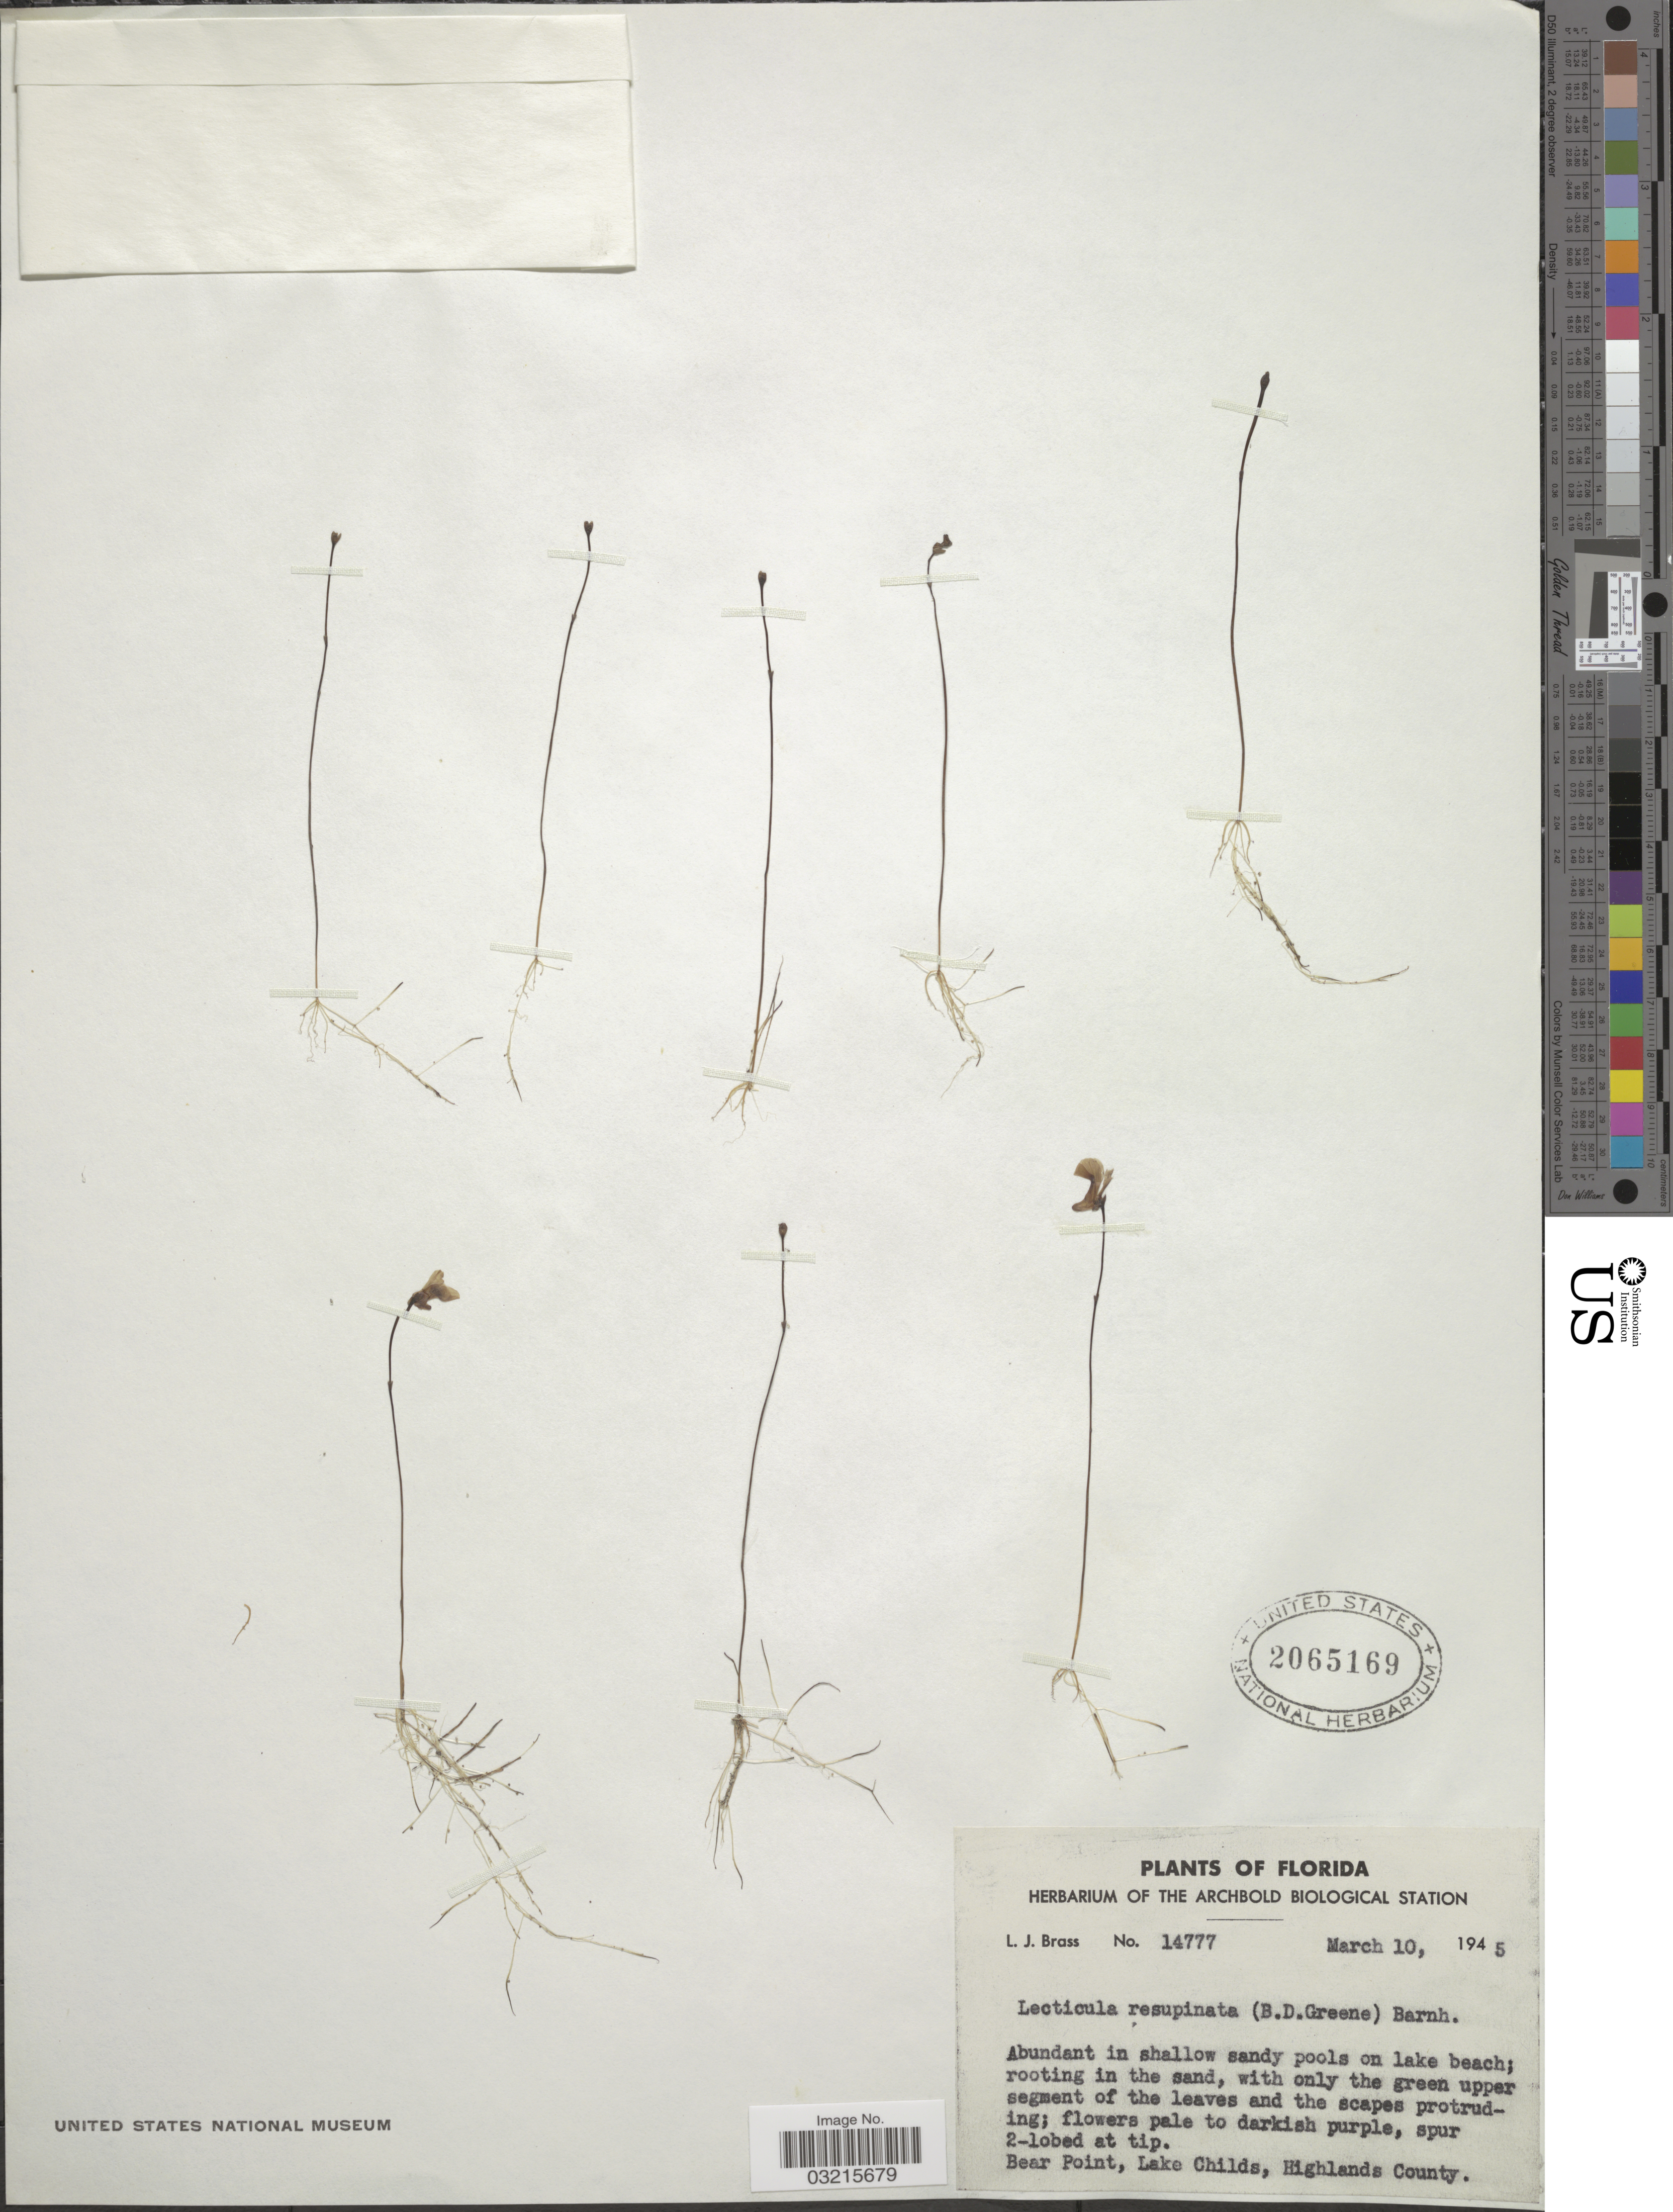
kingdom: Plantae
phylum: Tracheophyta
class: Magnoliopsida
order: Lamiales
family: Lentibulariaceae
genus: Utricularia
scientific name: Utricularia resupinata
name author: B.D. Greene ex Bigelow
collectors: L. J. Brass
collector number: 14777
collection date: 1945-03-10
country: United States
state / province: Florida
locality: Bear Point, Lake Childs, Highlands County.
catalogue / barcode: US 2065169